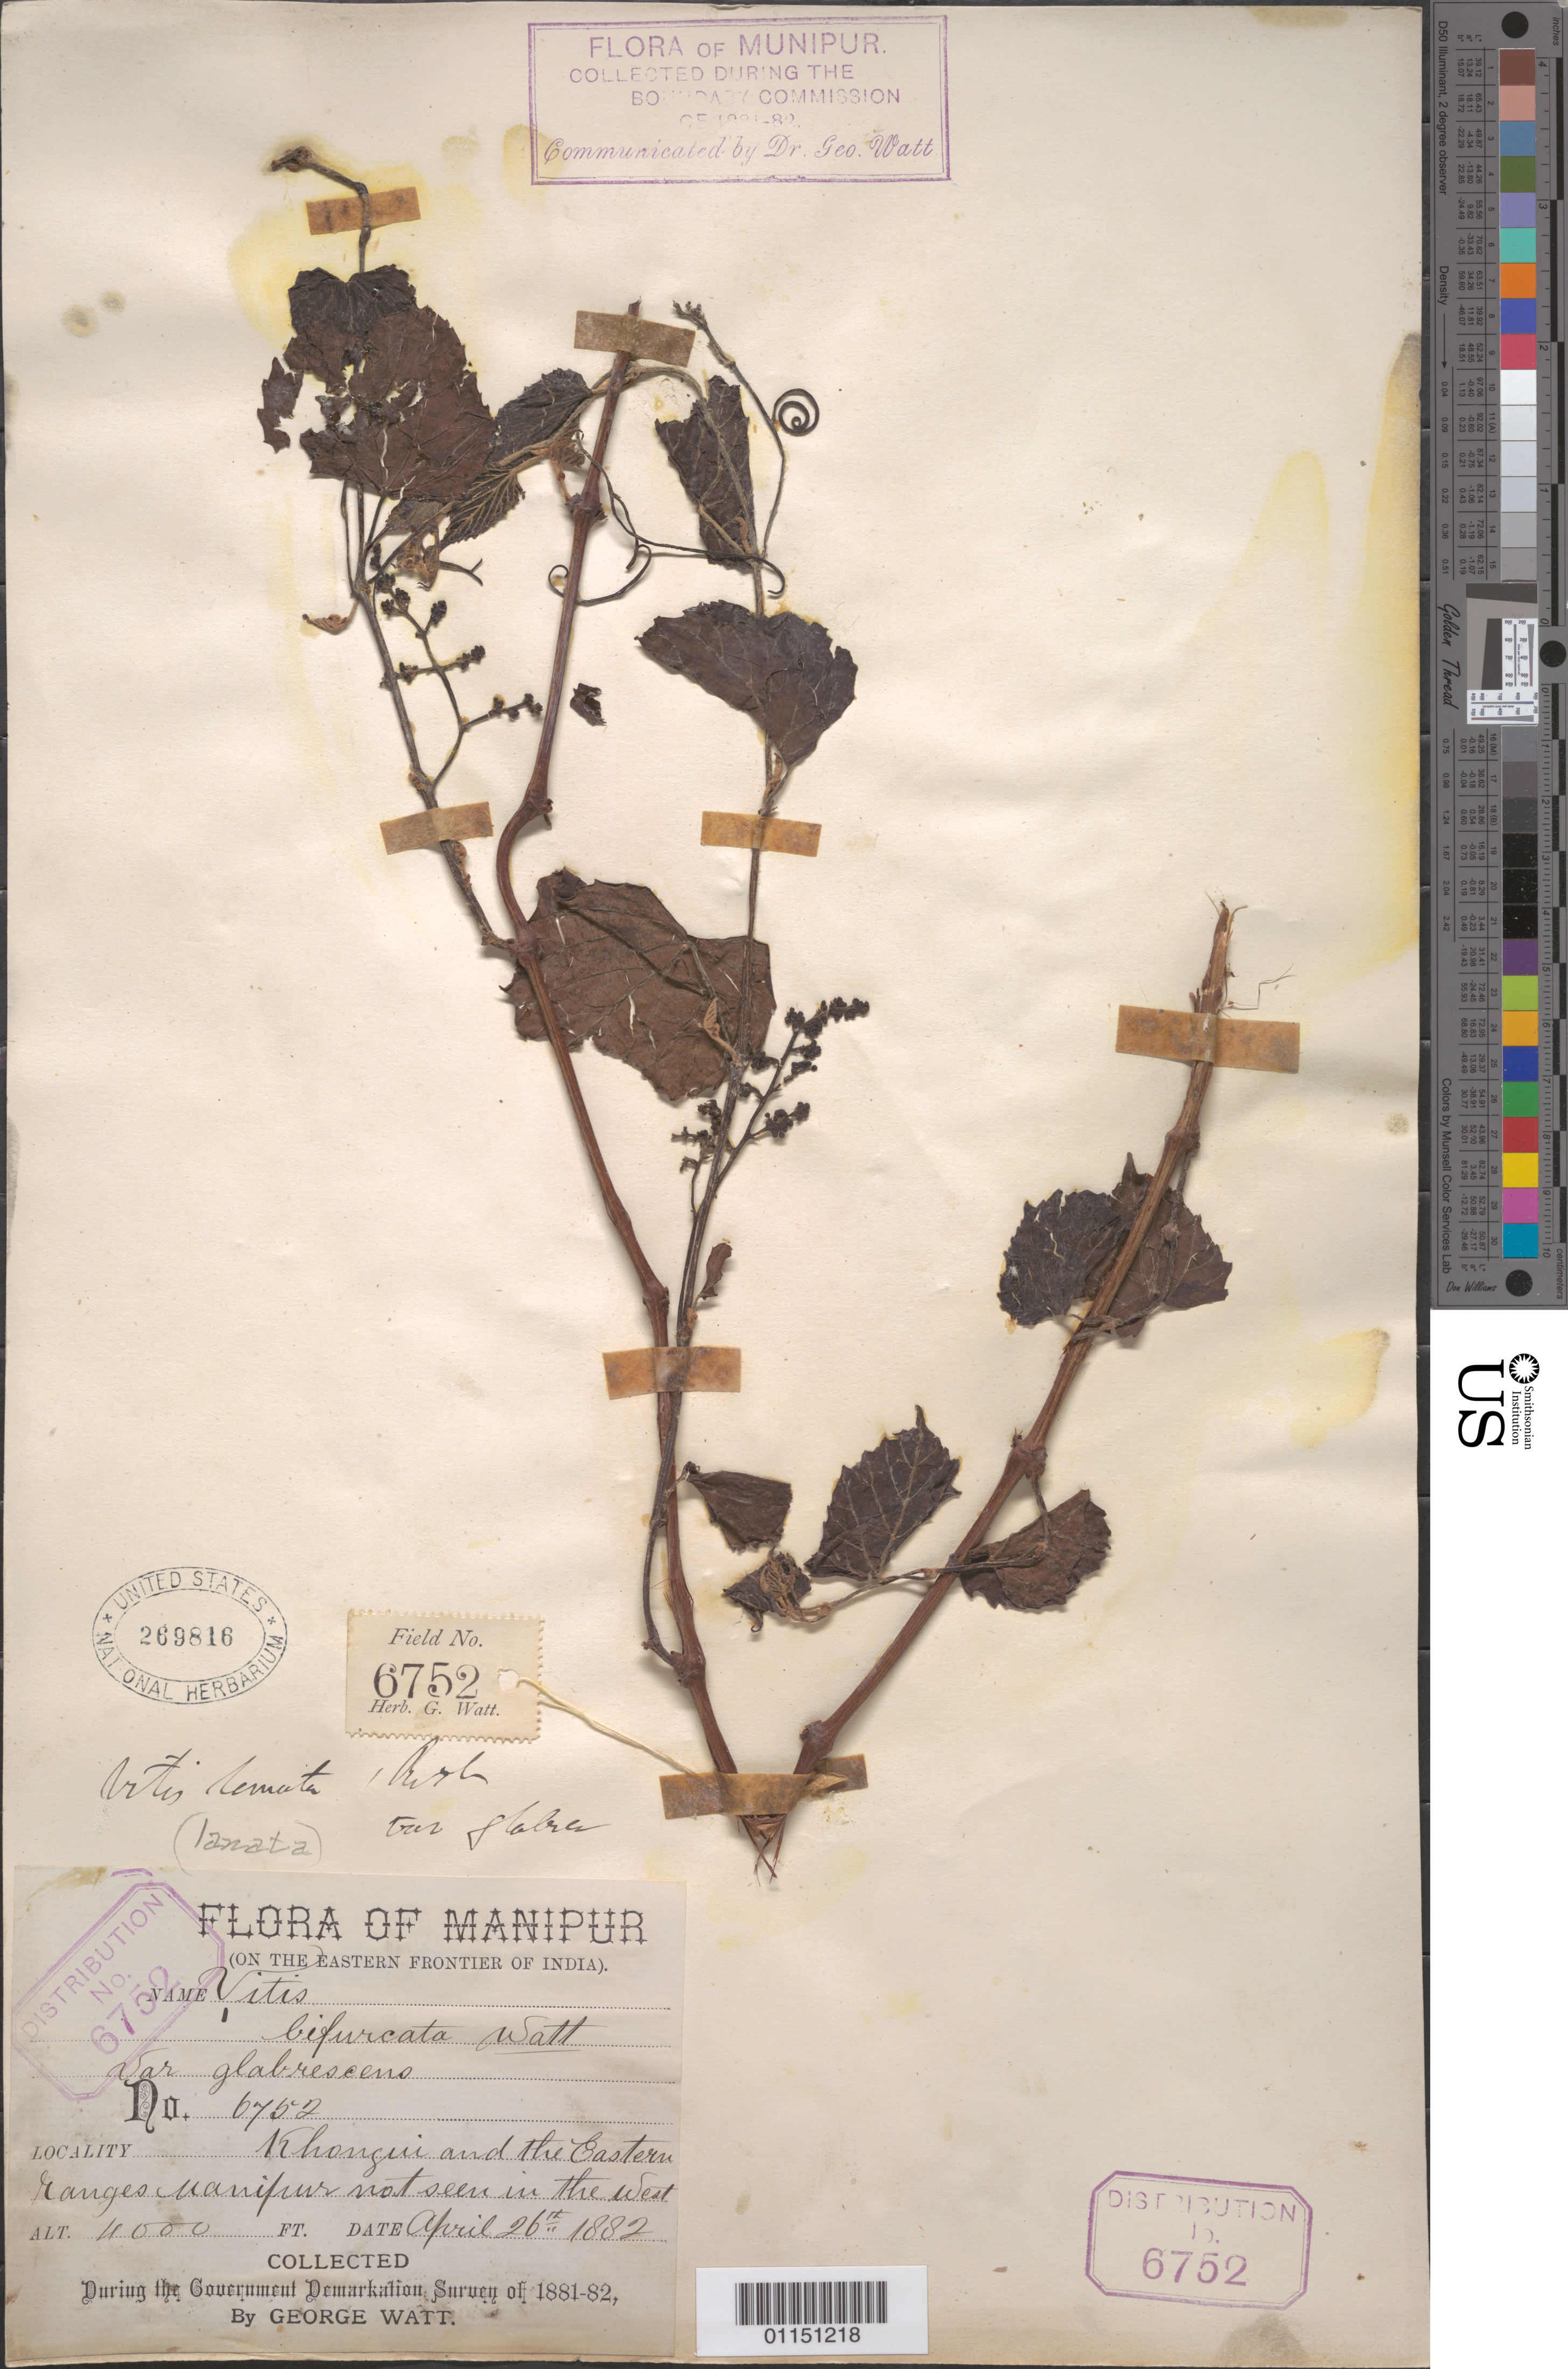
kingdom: Plantae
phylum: Tracheophyta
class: Magnoliopsida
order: Vitales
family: Vitaceae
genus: Vitis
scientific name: Vitis lanata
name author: Roxb.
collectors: G. Watt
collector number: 6752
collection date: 1882-04-26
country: India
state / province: Manipur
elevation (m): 1219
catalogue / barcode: US 269816